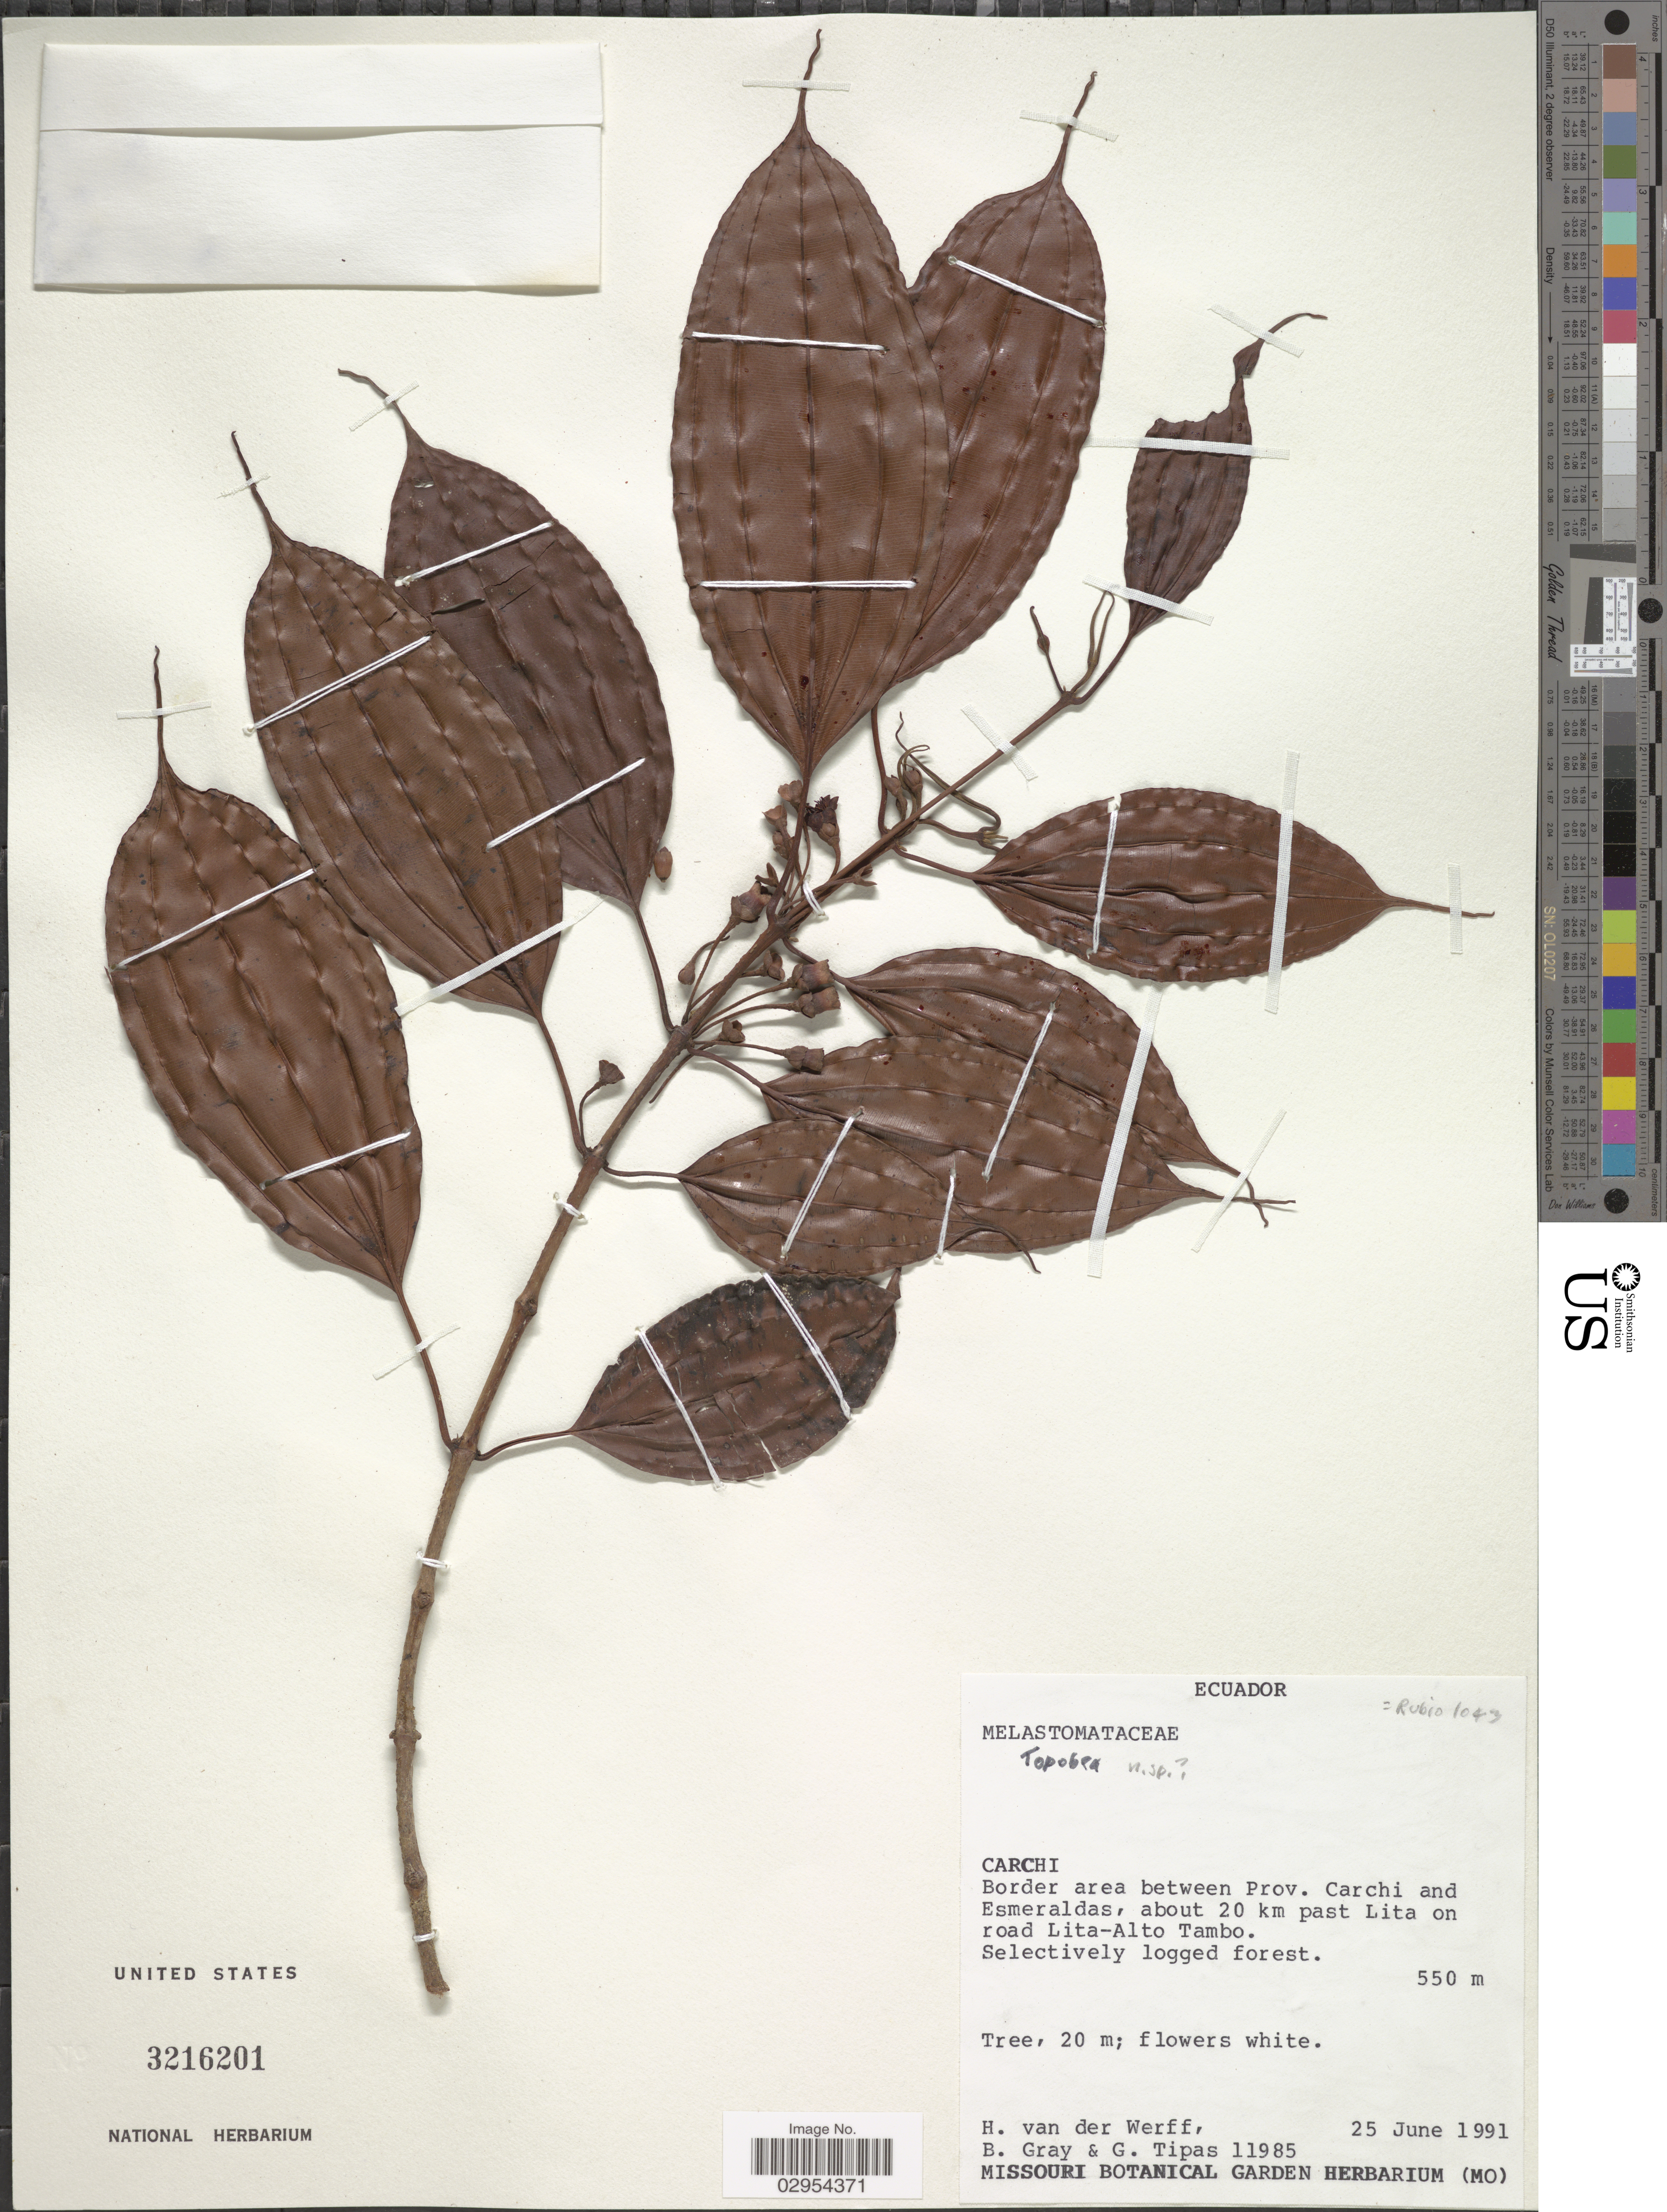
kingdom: Plantae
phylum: Tracheophyta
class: Magnoliopsida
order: Myrtales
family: Melastomataceae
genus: Topobea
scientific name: Topobea sp.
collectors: H. van der Werff, B. Gray & G. Tipas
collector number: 11985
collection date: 1991-06-25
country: Ecuador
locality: Border area between Prov. Carchi and Esmeraldas, about 20 km past Lita on road Lita-Alto Tambo.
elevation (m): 550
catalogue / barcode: US 3216201